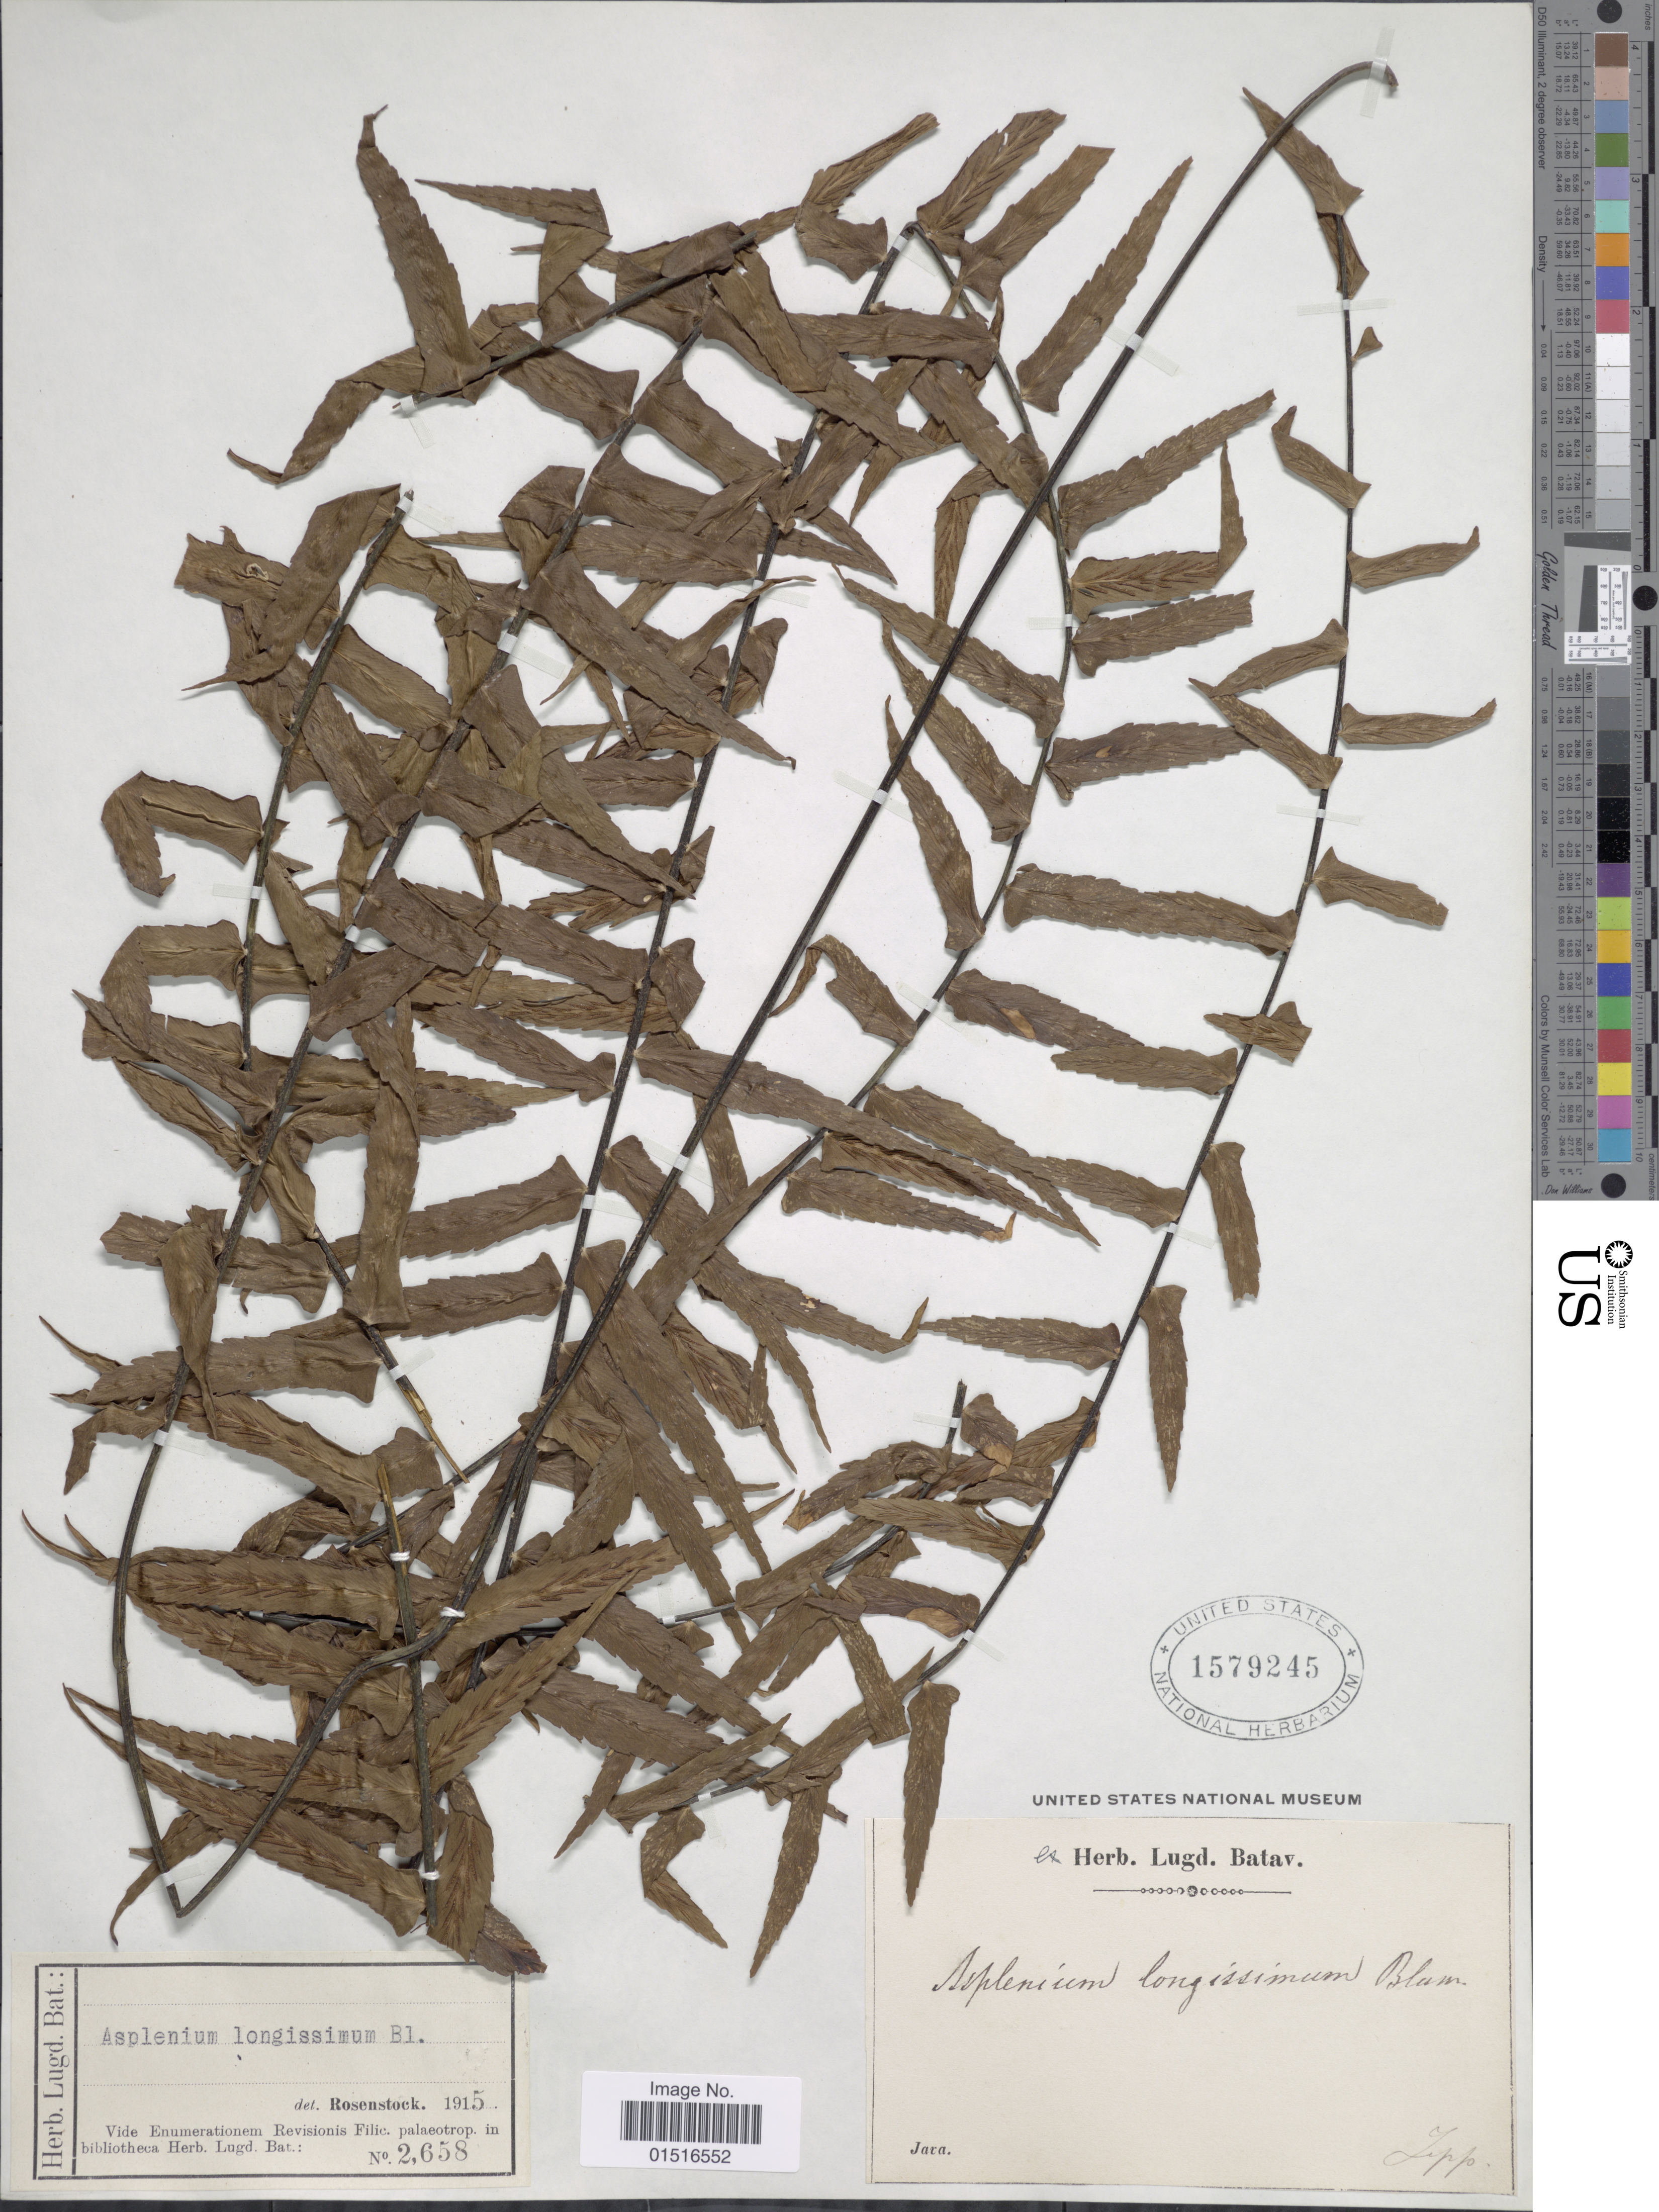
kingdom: Plantae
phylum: Tracheophyta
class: Polypodiopsida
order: Polypodiales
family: Aspleniaceae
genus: Asplenium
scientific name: Asplenium longissimum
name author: Blume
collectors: ex herb. Lugduno-Batavo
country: Indonesia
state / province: Java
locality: Java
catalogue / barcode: US 1579245